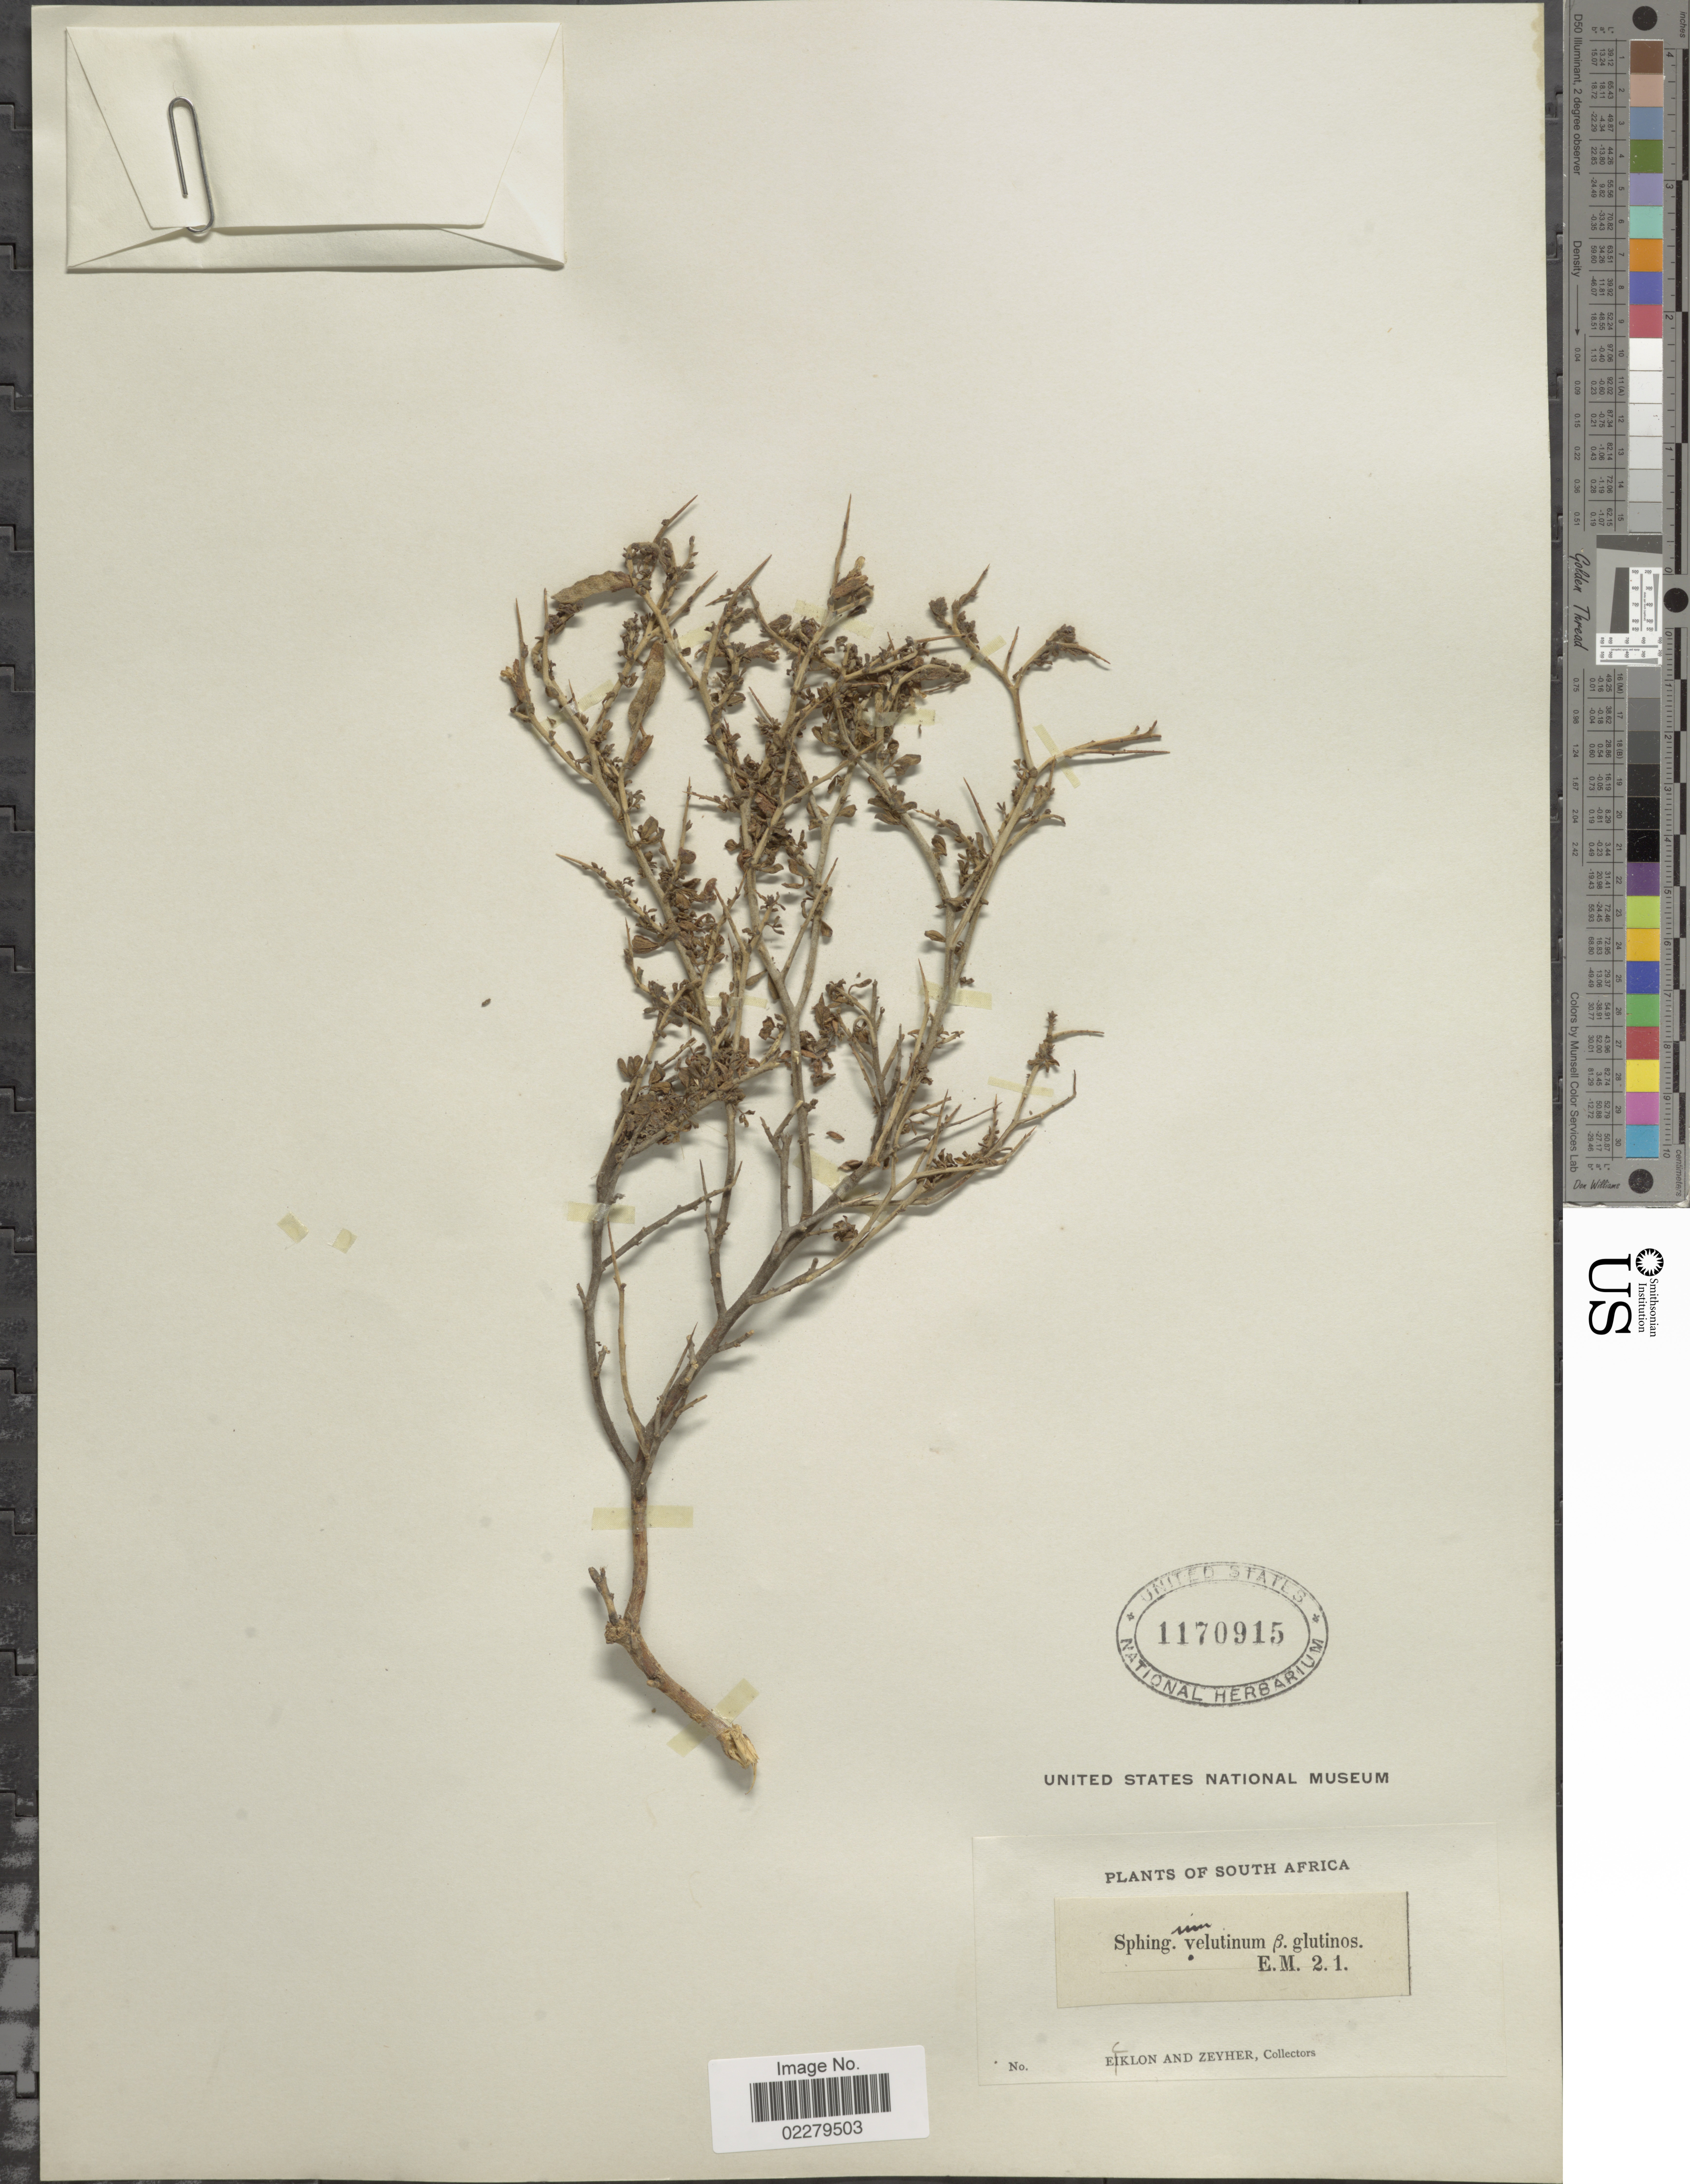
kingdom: Plantae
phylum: Tracheophyta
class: Magnoliopsida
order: Fabales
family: Fabaceae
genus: Melolobium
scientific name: Melolobium velutinum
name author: E. Mey.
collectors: -. Ecklon & -. Zeyher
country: South Africa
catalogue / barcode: US 1170915